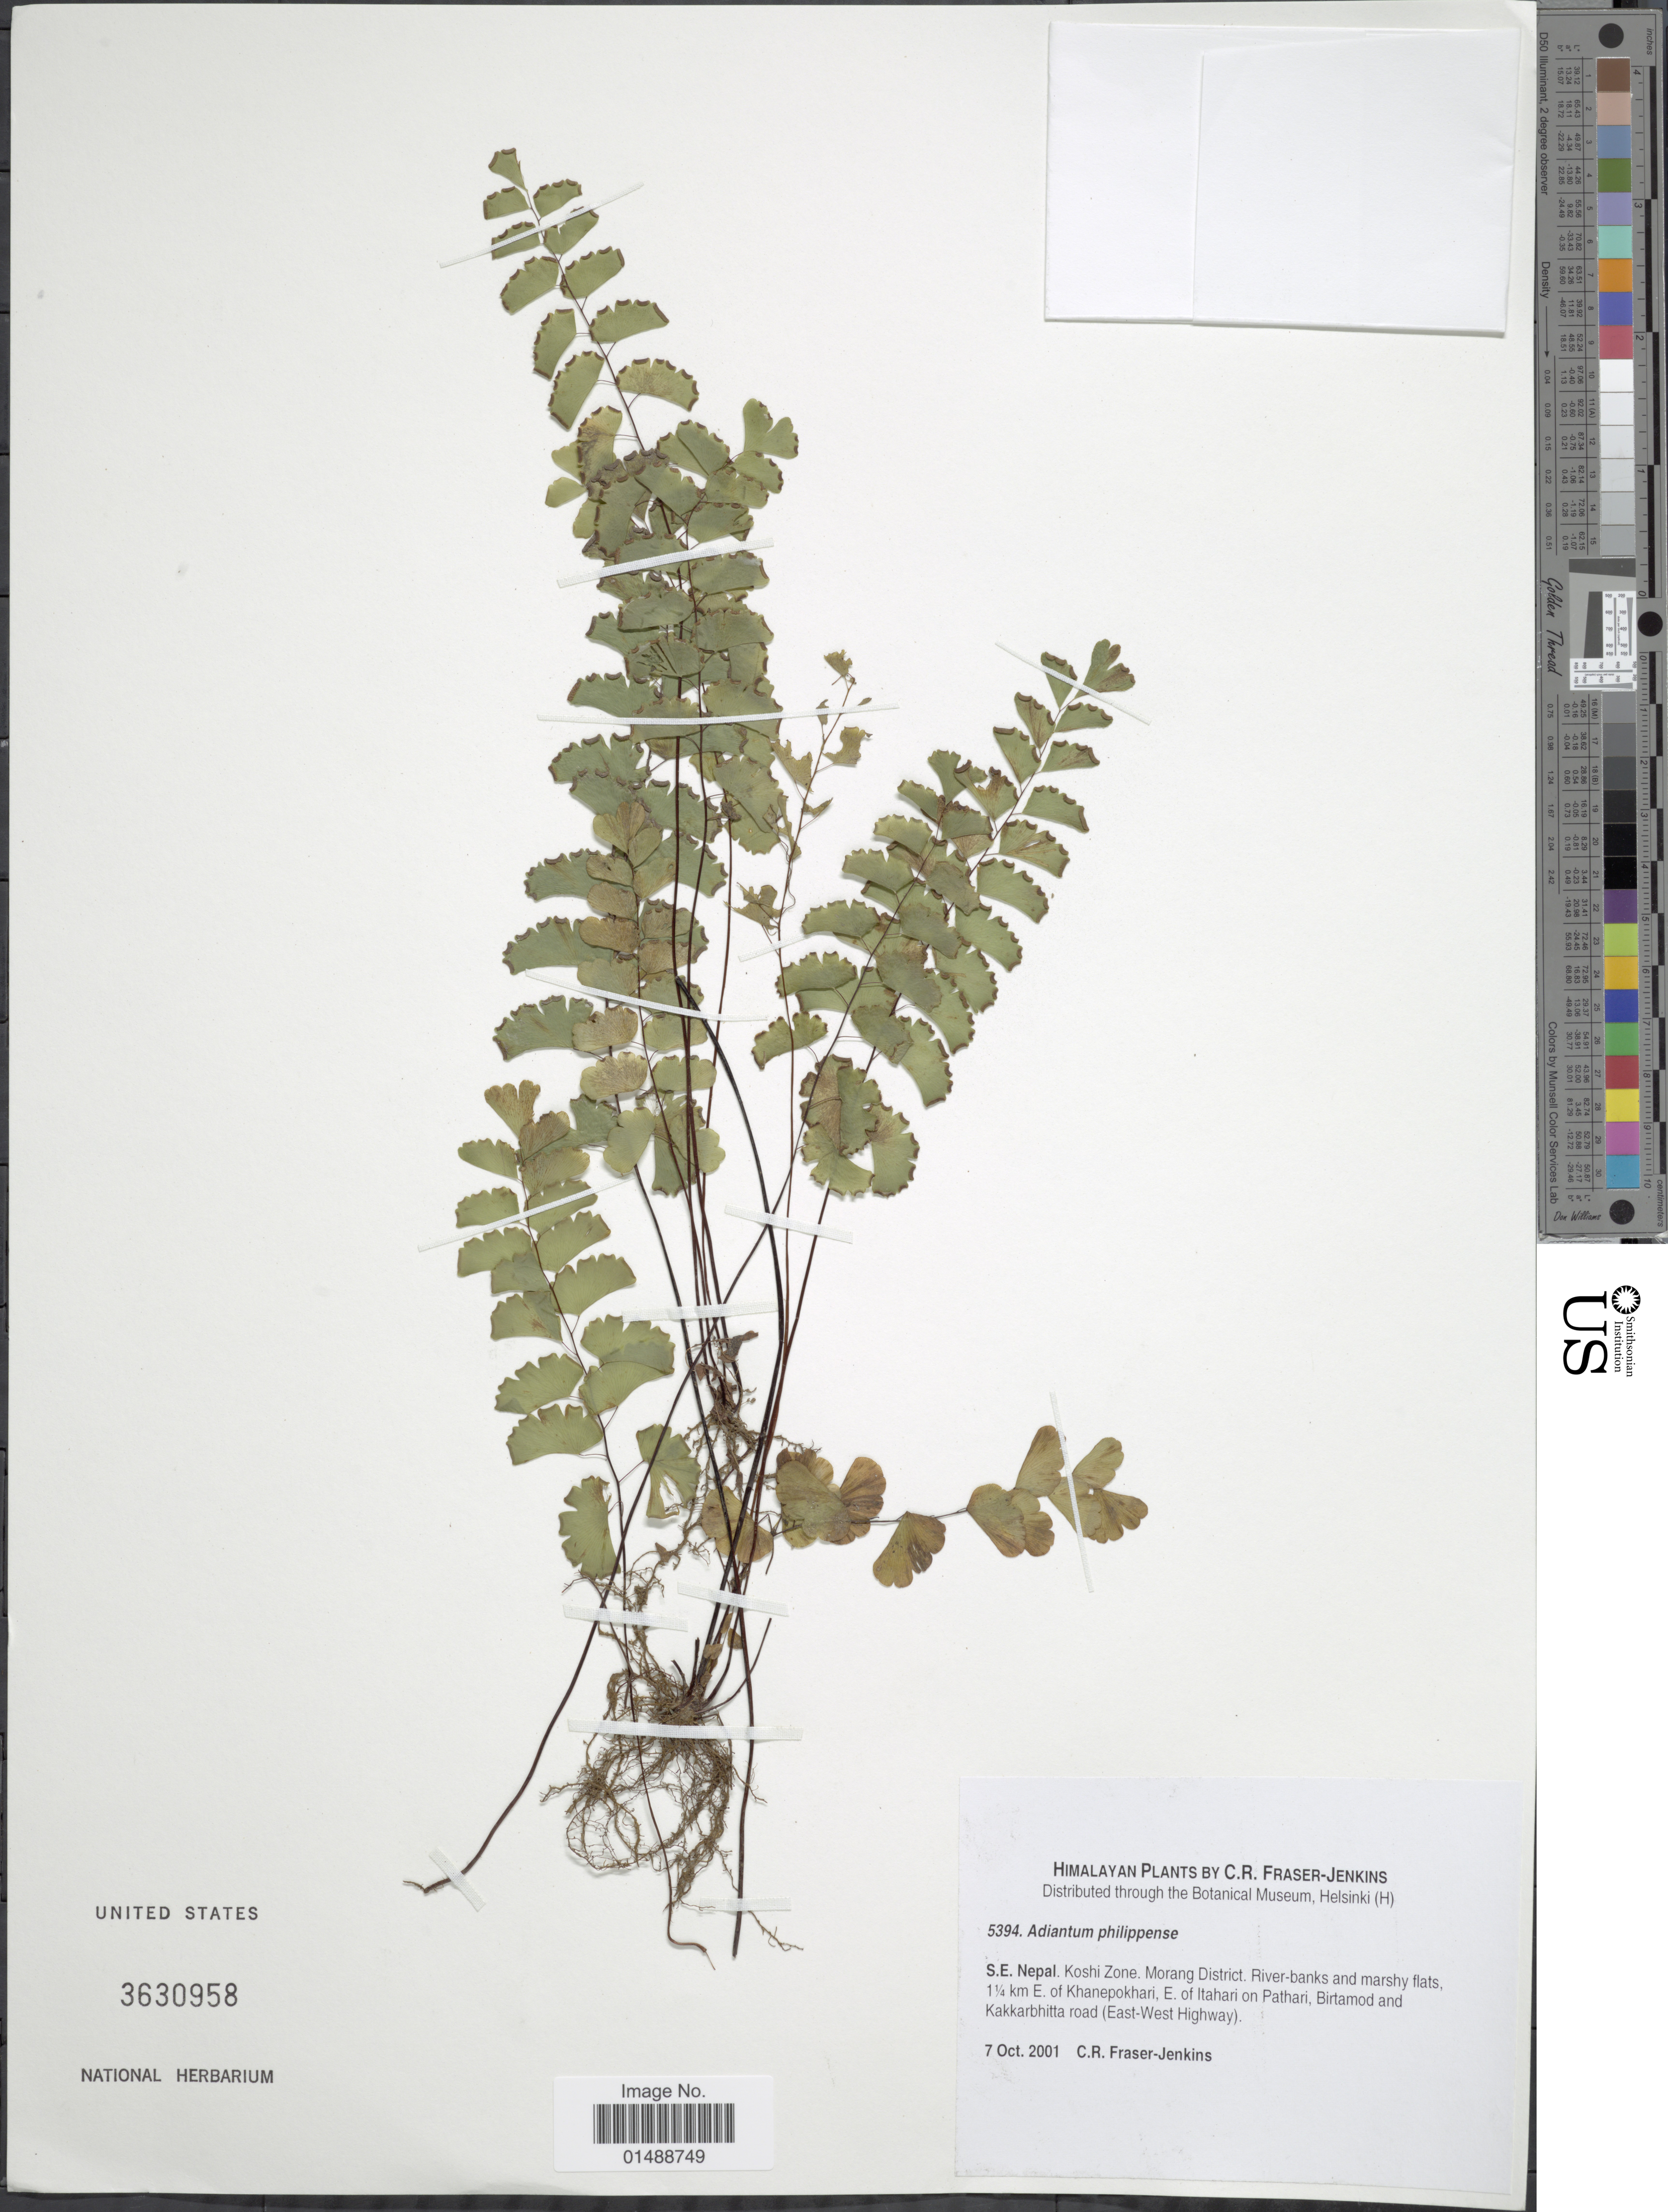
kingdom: Plantae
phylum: Tracheophyta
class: Polypodiopsida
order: Polypodiales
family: Pteridaceae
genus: Adiantum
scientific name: Adiantum philippense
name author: L.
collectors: C. R. Fraser-Jenkins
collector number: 5394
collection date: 2001-10-07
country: Nepal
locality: S.E. Nepal. Koshi Zone, Morang District. River Banks ad marshy flats. 1 1/4 km E. of Khanepokhari.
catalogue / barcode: US 3630958